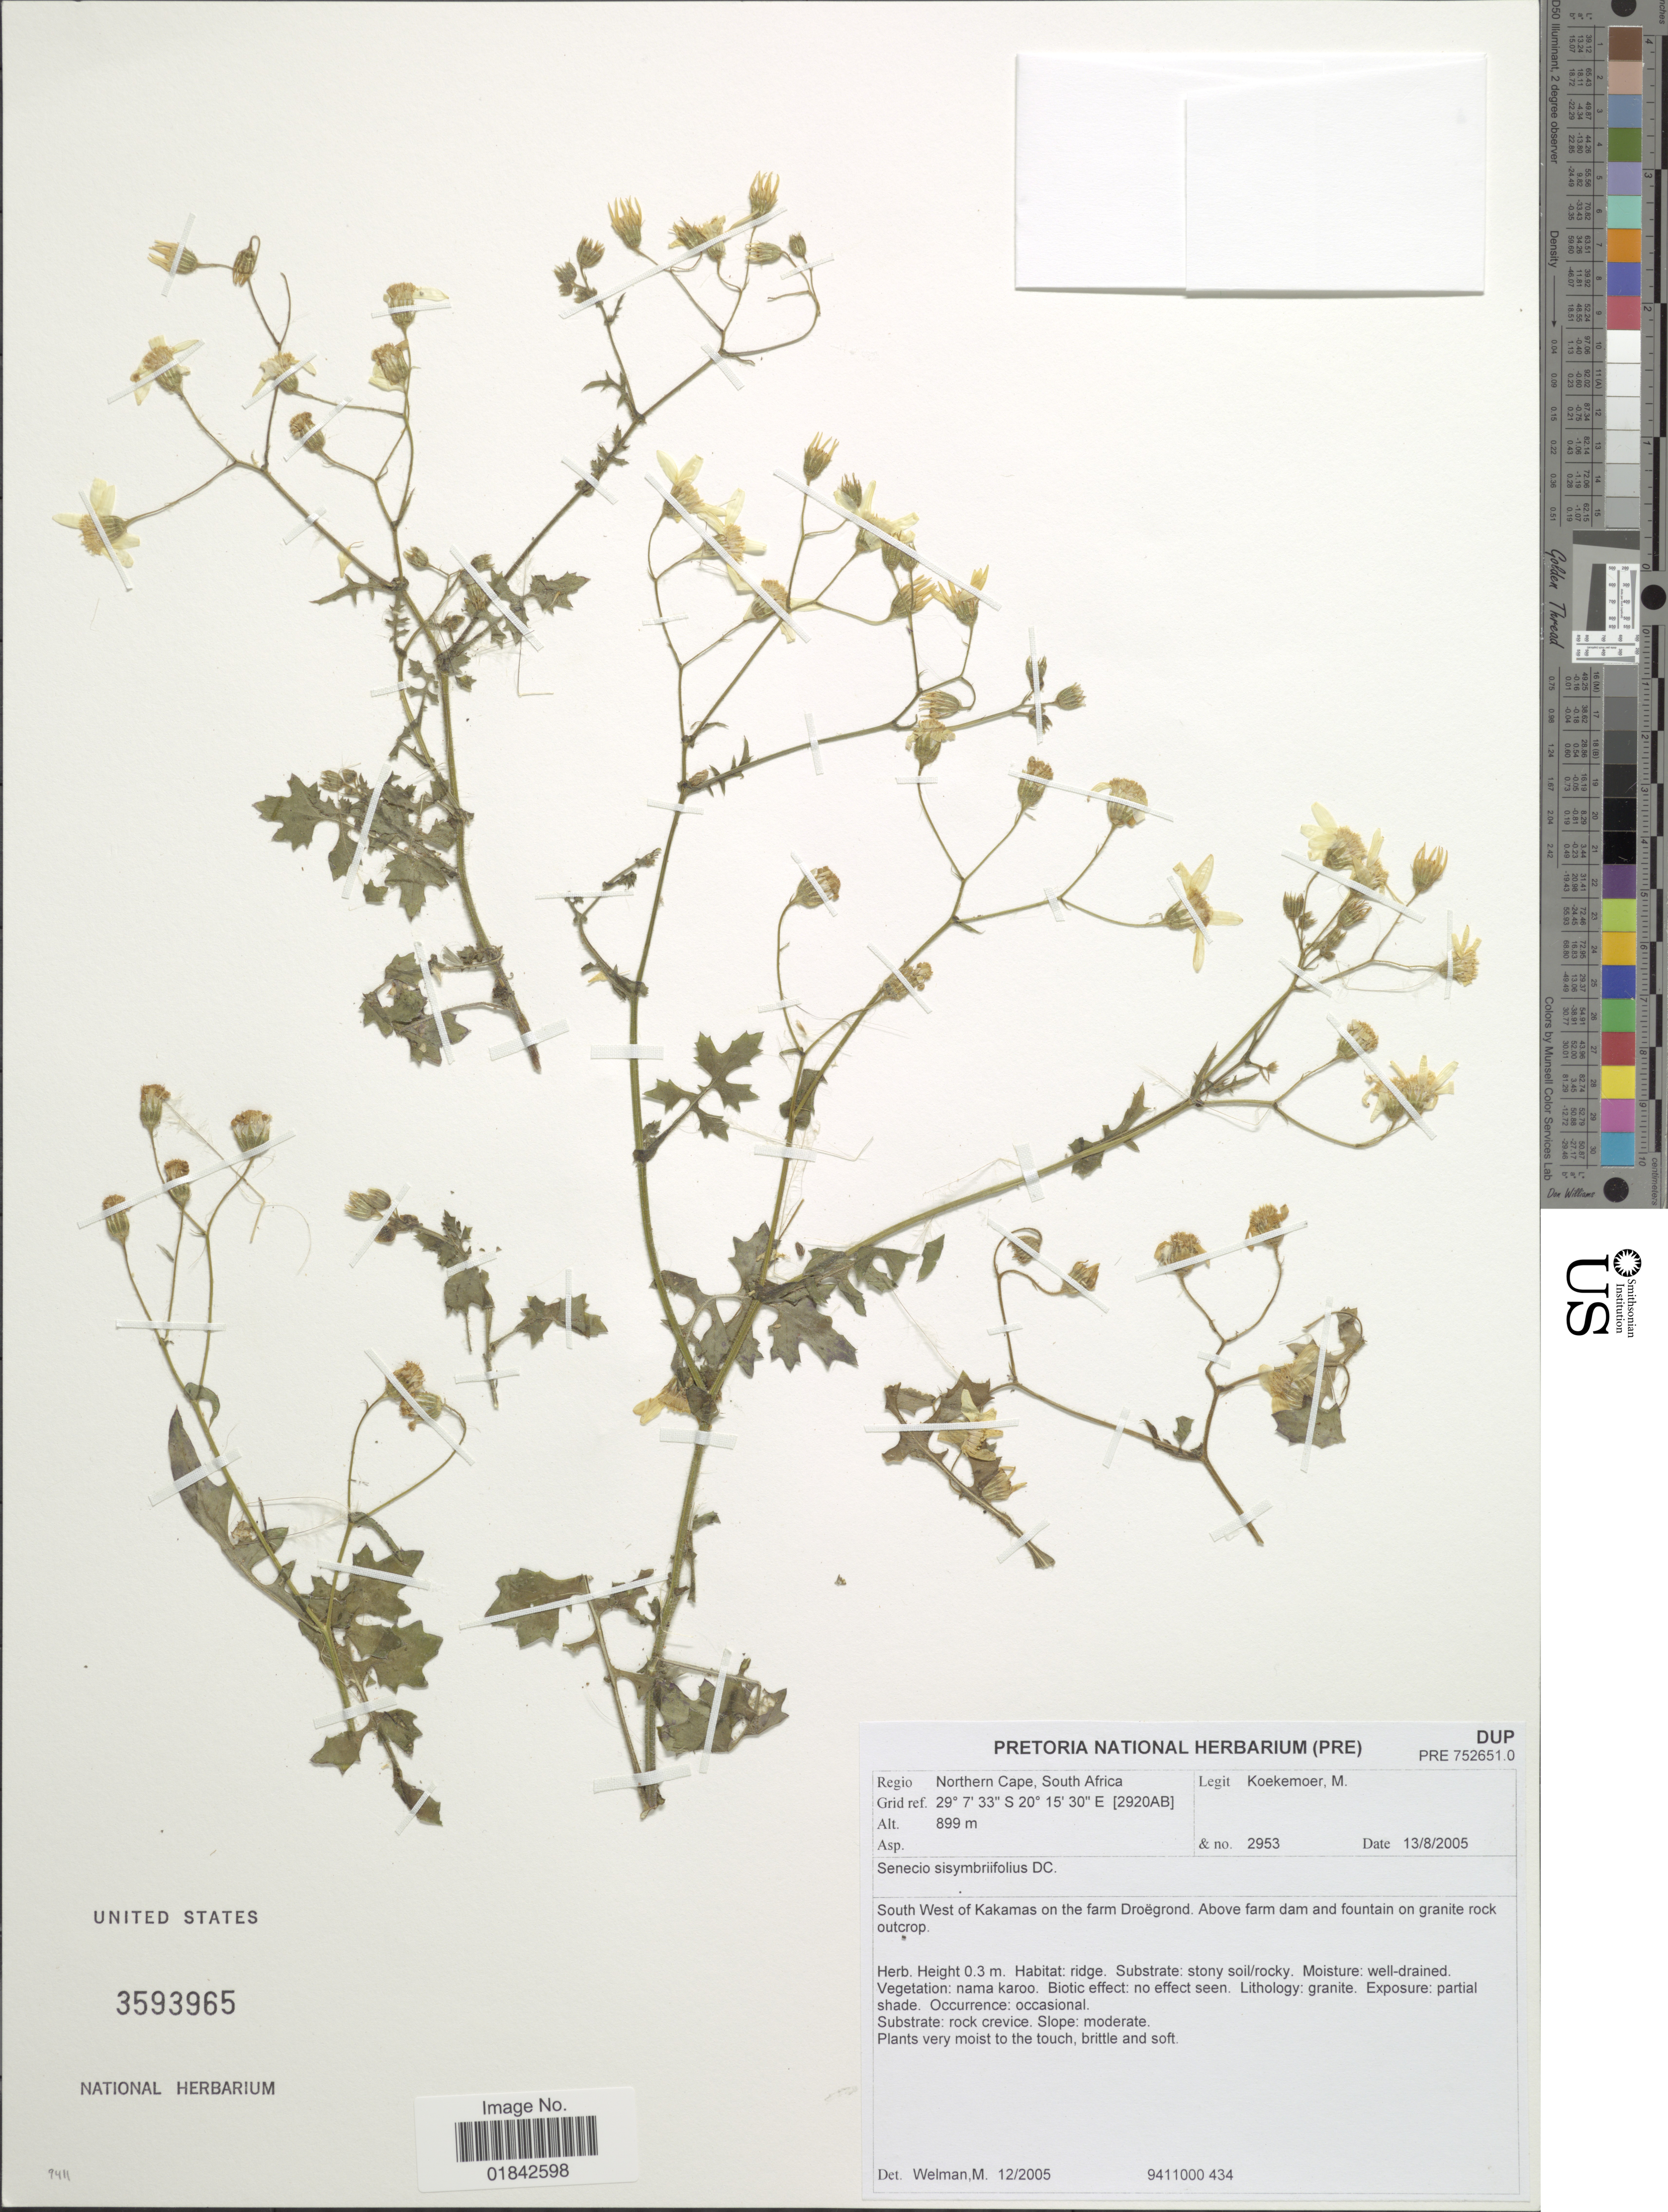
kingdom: Plantae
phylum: Tracheophyta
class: Magnoliopsida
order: Asterales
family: Asteraceae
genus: Senecio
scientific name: Senecio sisymbrifolius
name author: DC.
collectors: M. Koekemoer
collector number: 2953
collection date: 2005-08-13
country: South Africa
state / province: Northern Cape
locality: South West of Kakamas on the farm Droegond, above farm dam and fountain on granite rock outcrop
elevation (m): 899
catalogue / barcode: US 3593965